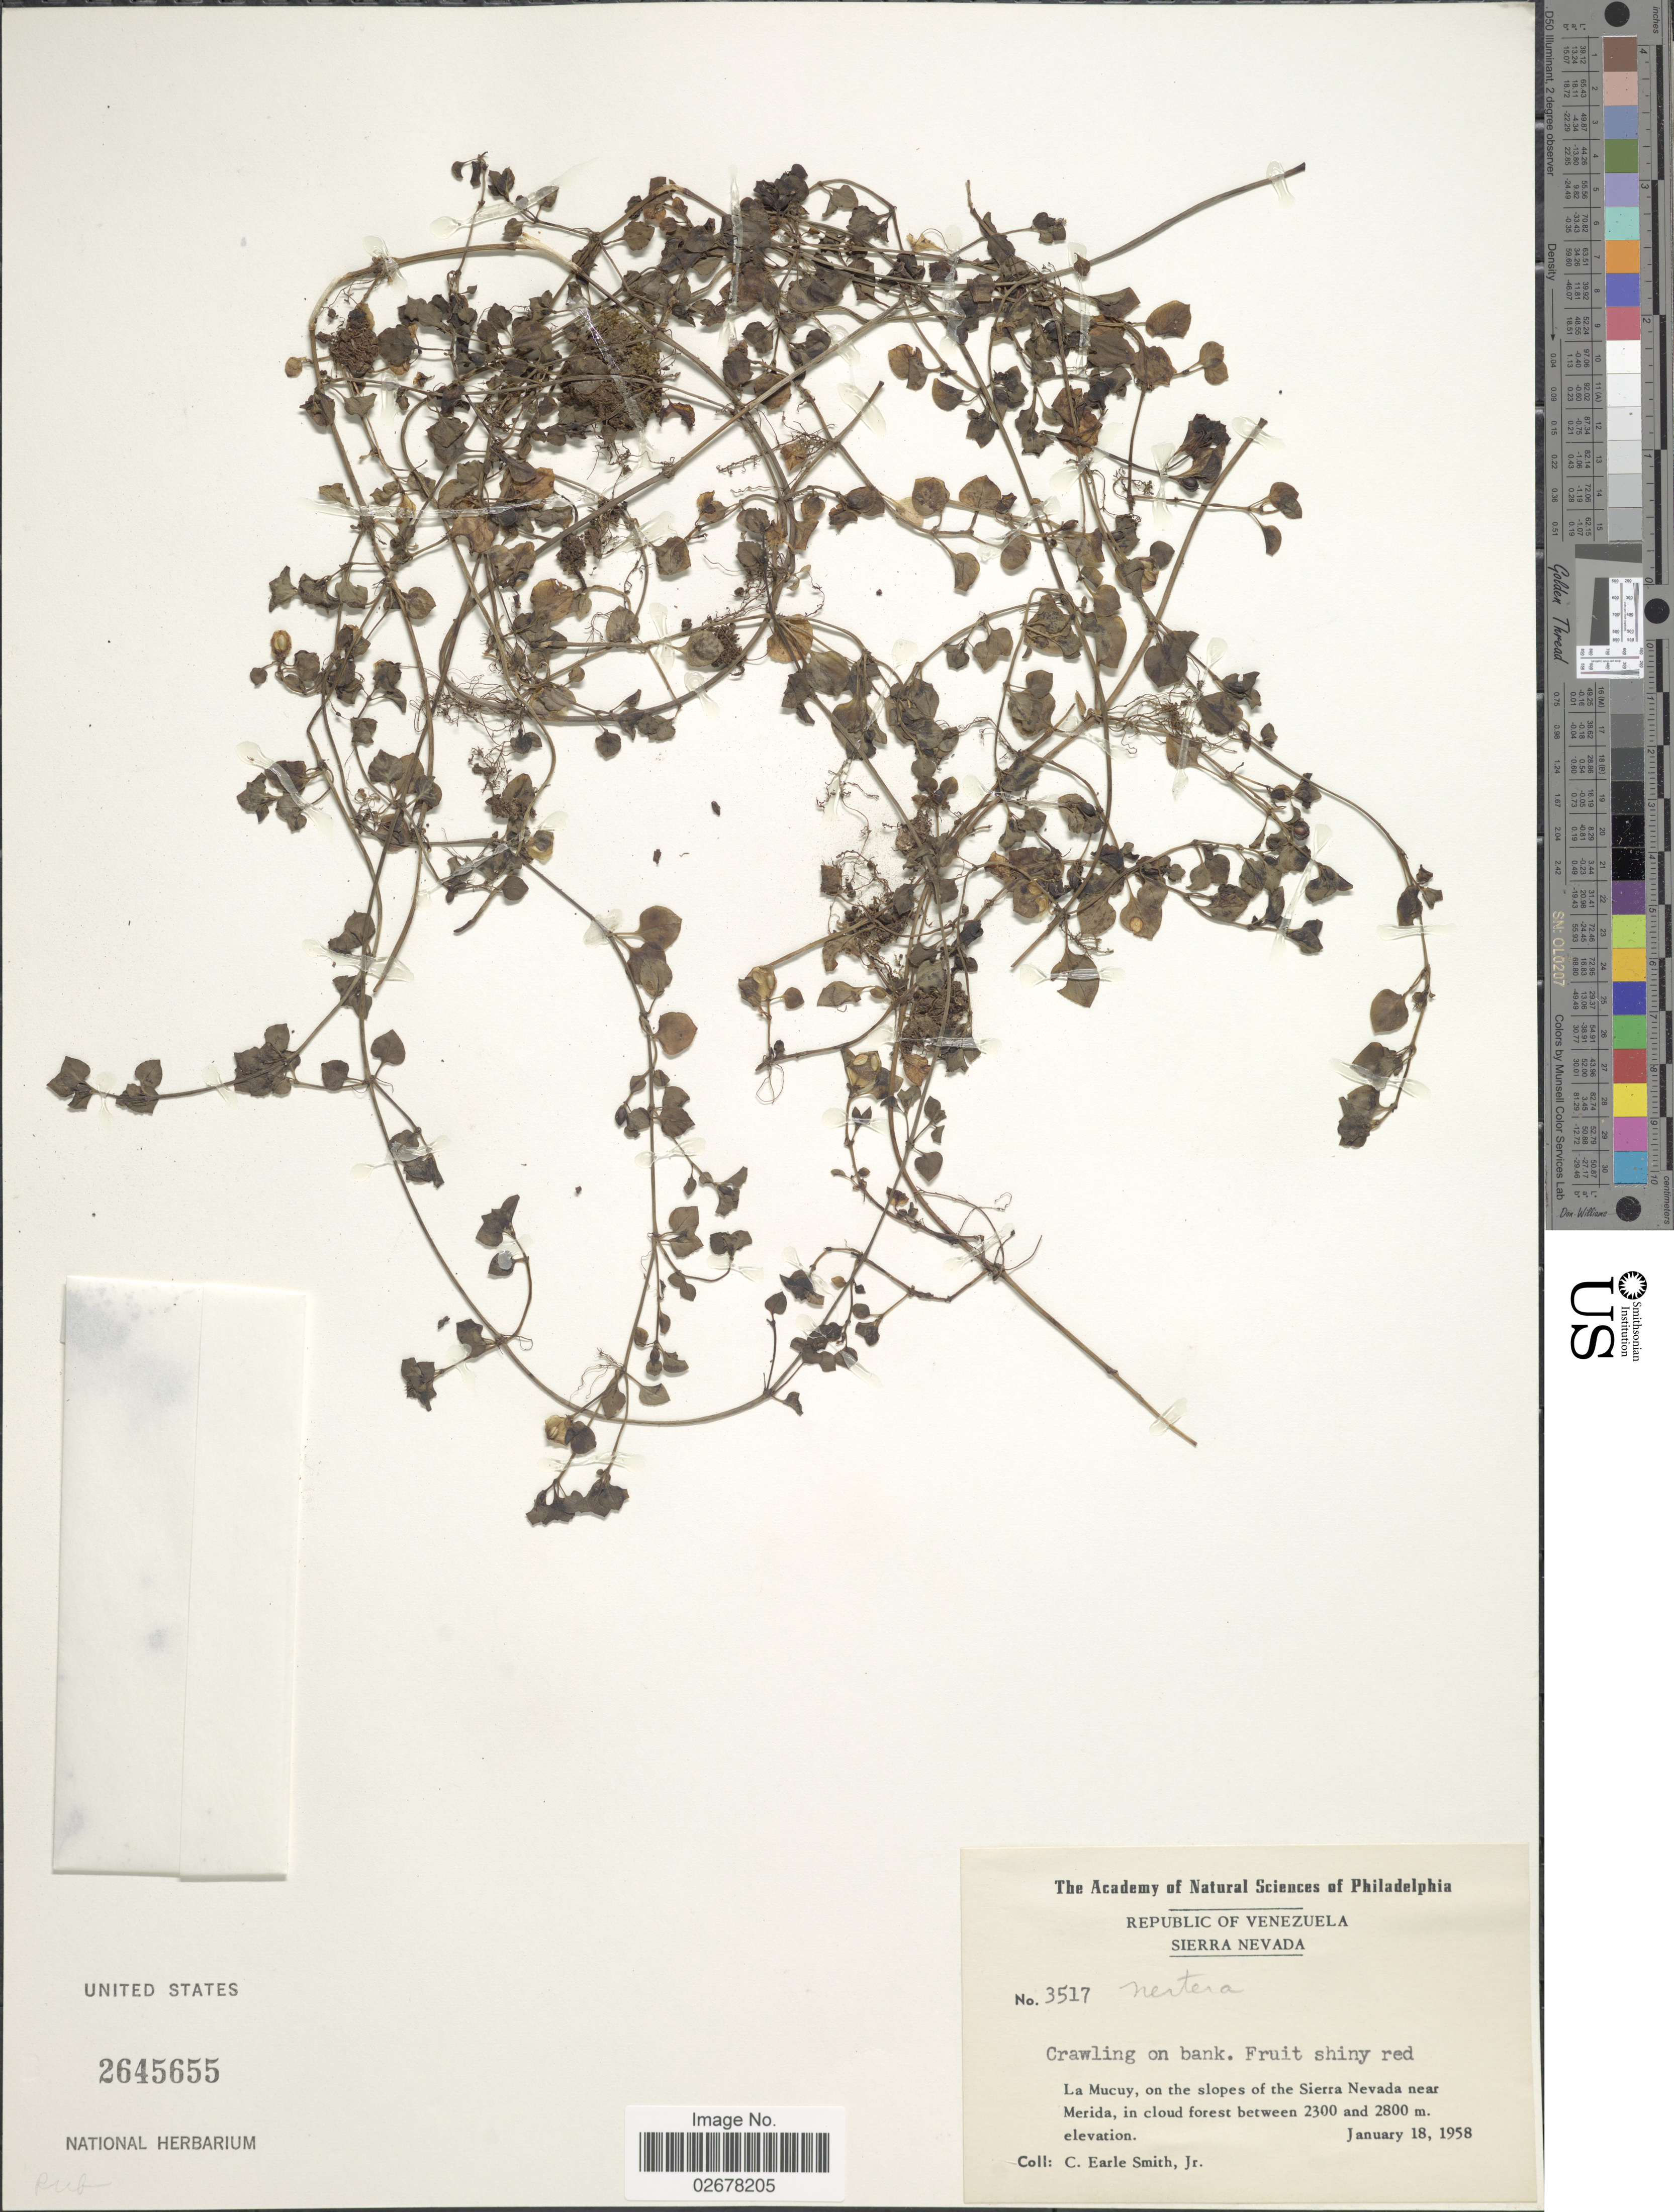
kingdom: Plantae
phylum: Tracheophyta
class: Magnoliopsida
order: Gentianales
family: Rubiaceae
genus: Nertera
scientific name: Nertera depressa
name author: Banks & Sol. ex Gaertn.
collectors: C. E. Smith Jr.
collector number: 3517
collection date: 1958-01-18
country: Venezuela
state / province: Mérida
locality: Republic of Venezuela, Sierra Nevada, Crawling on bank, La Mucuy, on the slopes of the Sierra Nevada near Merida, in cloud forest.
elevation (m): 2300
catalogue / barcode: US 2645655